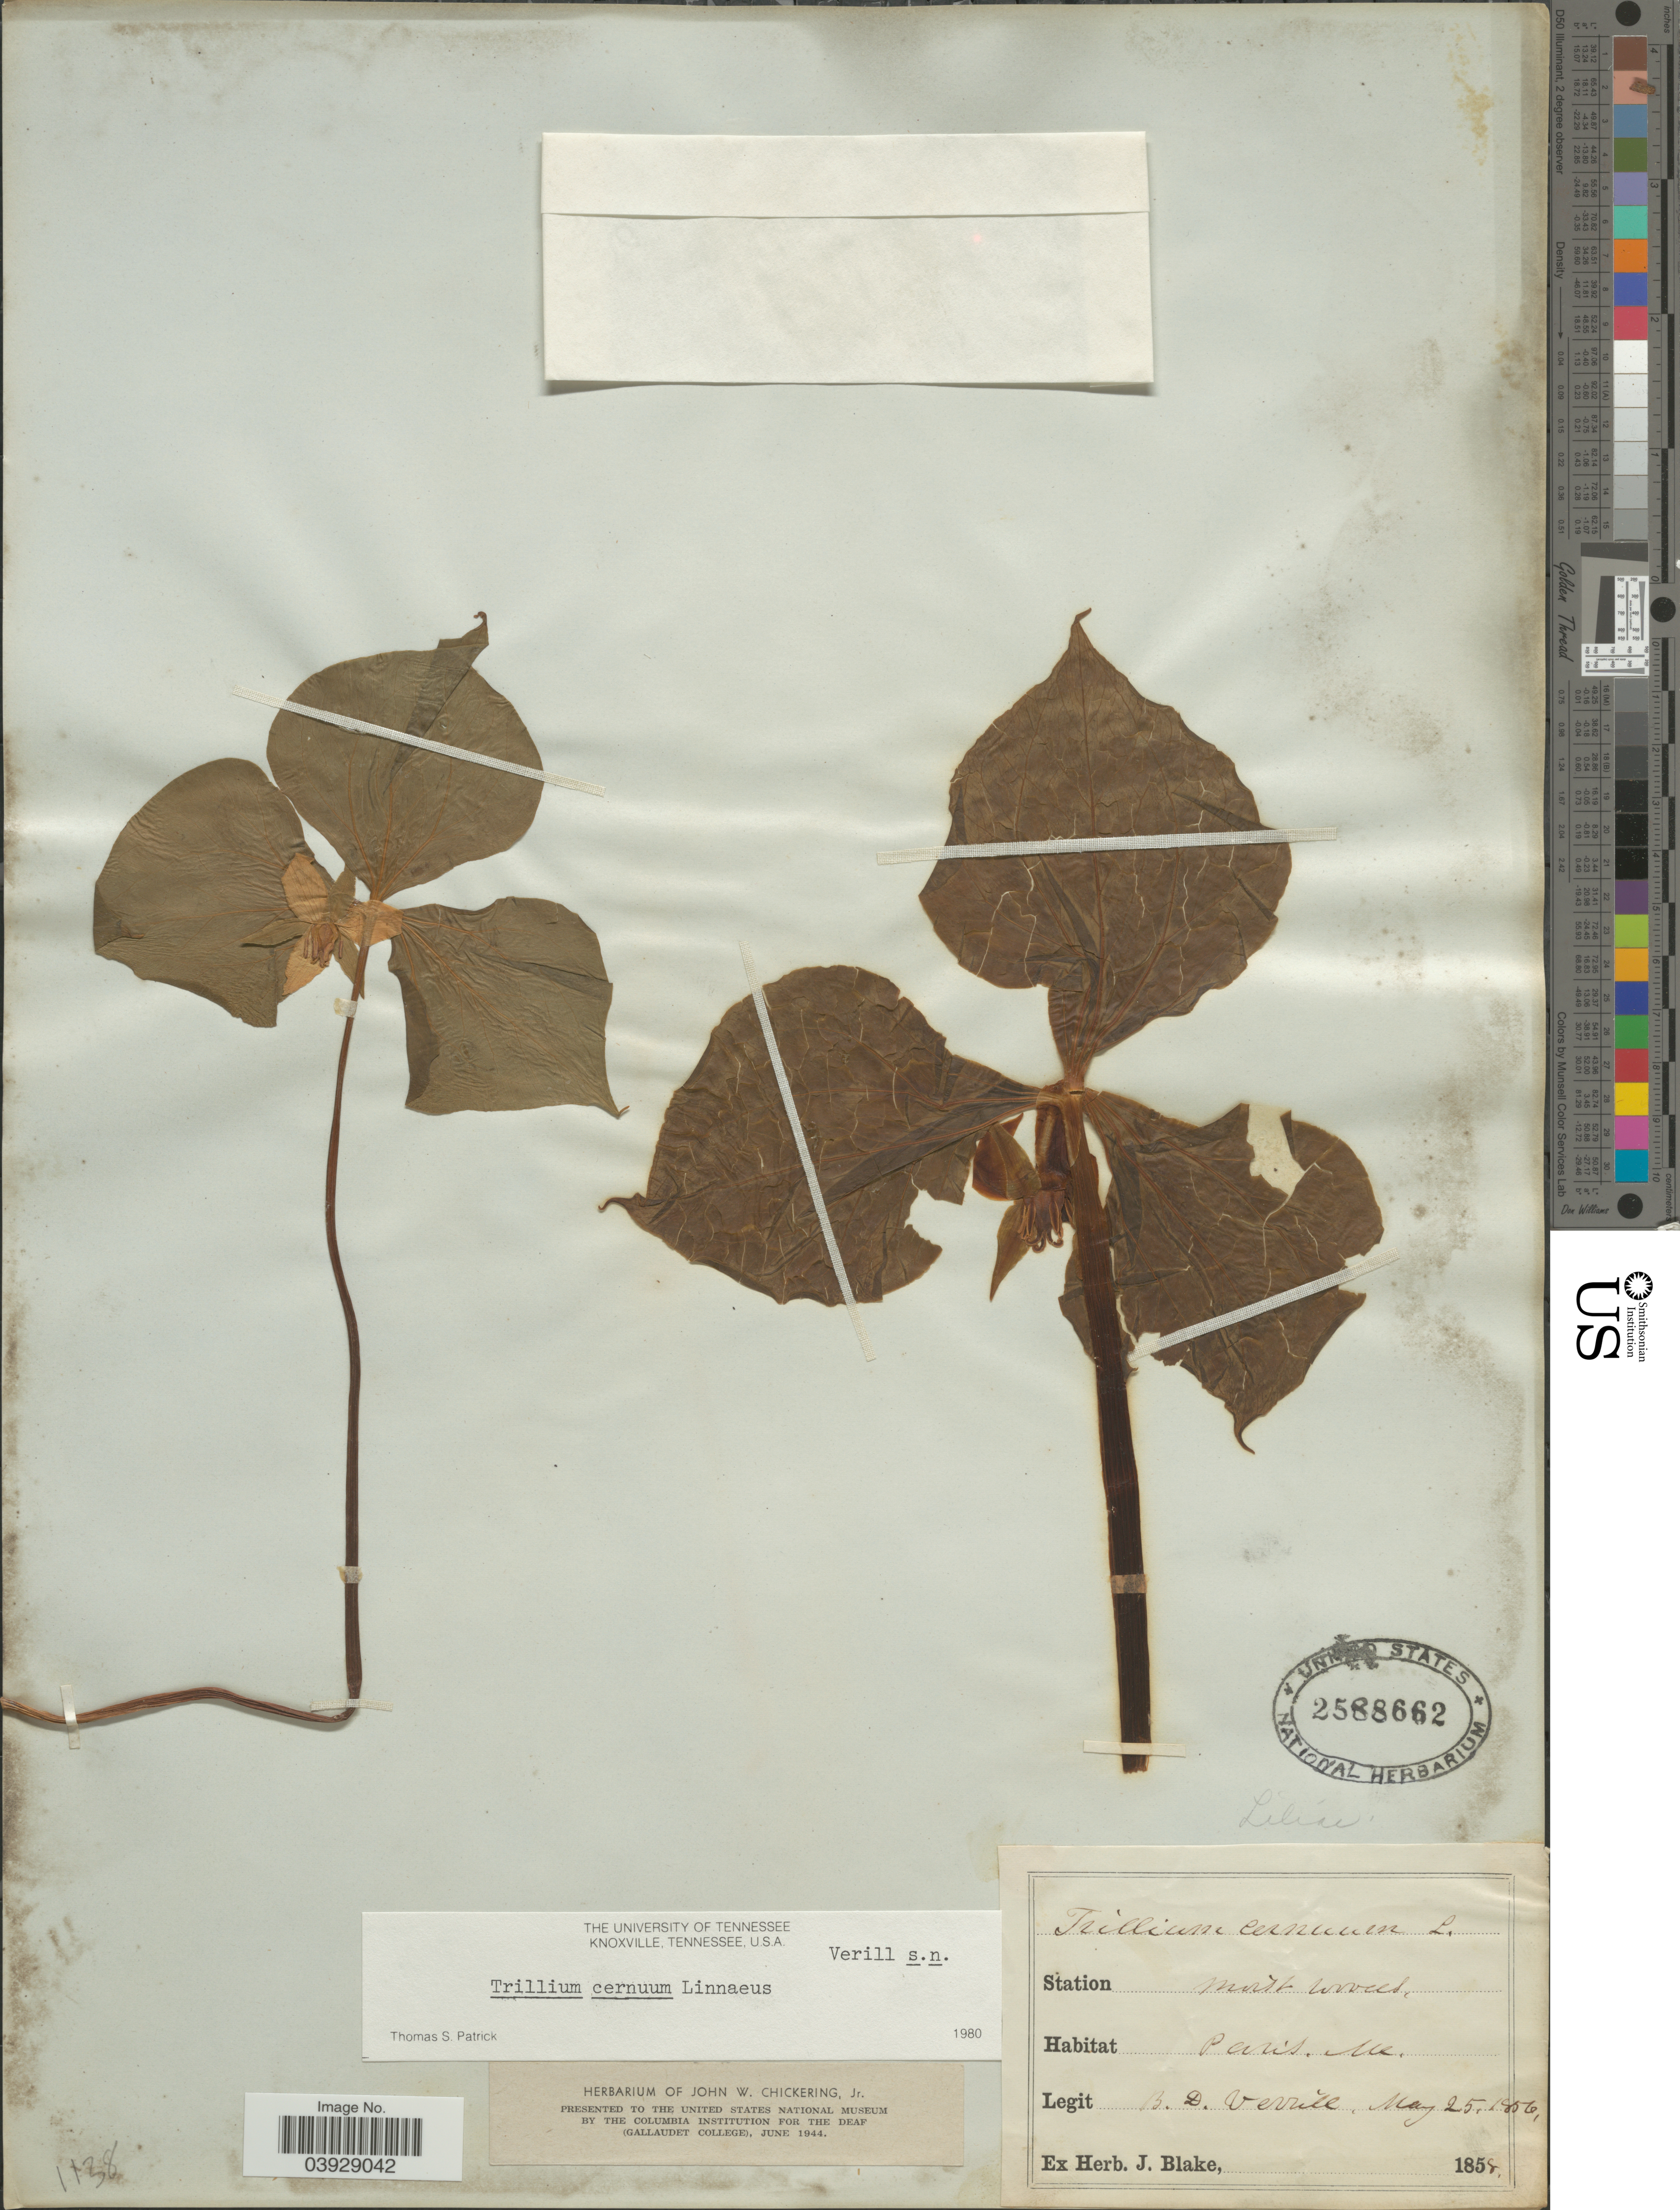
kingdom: Plantae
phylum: Tracheophyta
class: Liliopsida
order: Liliales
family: Melanthiaceae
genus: Trillium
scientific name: Trillium cernuum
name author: L.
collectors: B. Verrill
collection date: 1856-05-25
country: United States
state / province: Maine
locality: Paris.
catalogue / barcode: US 2588662